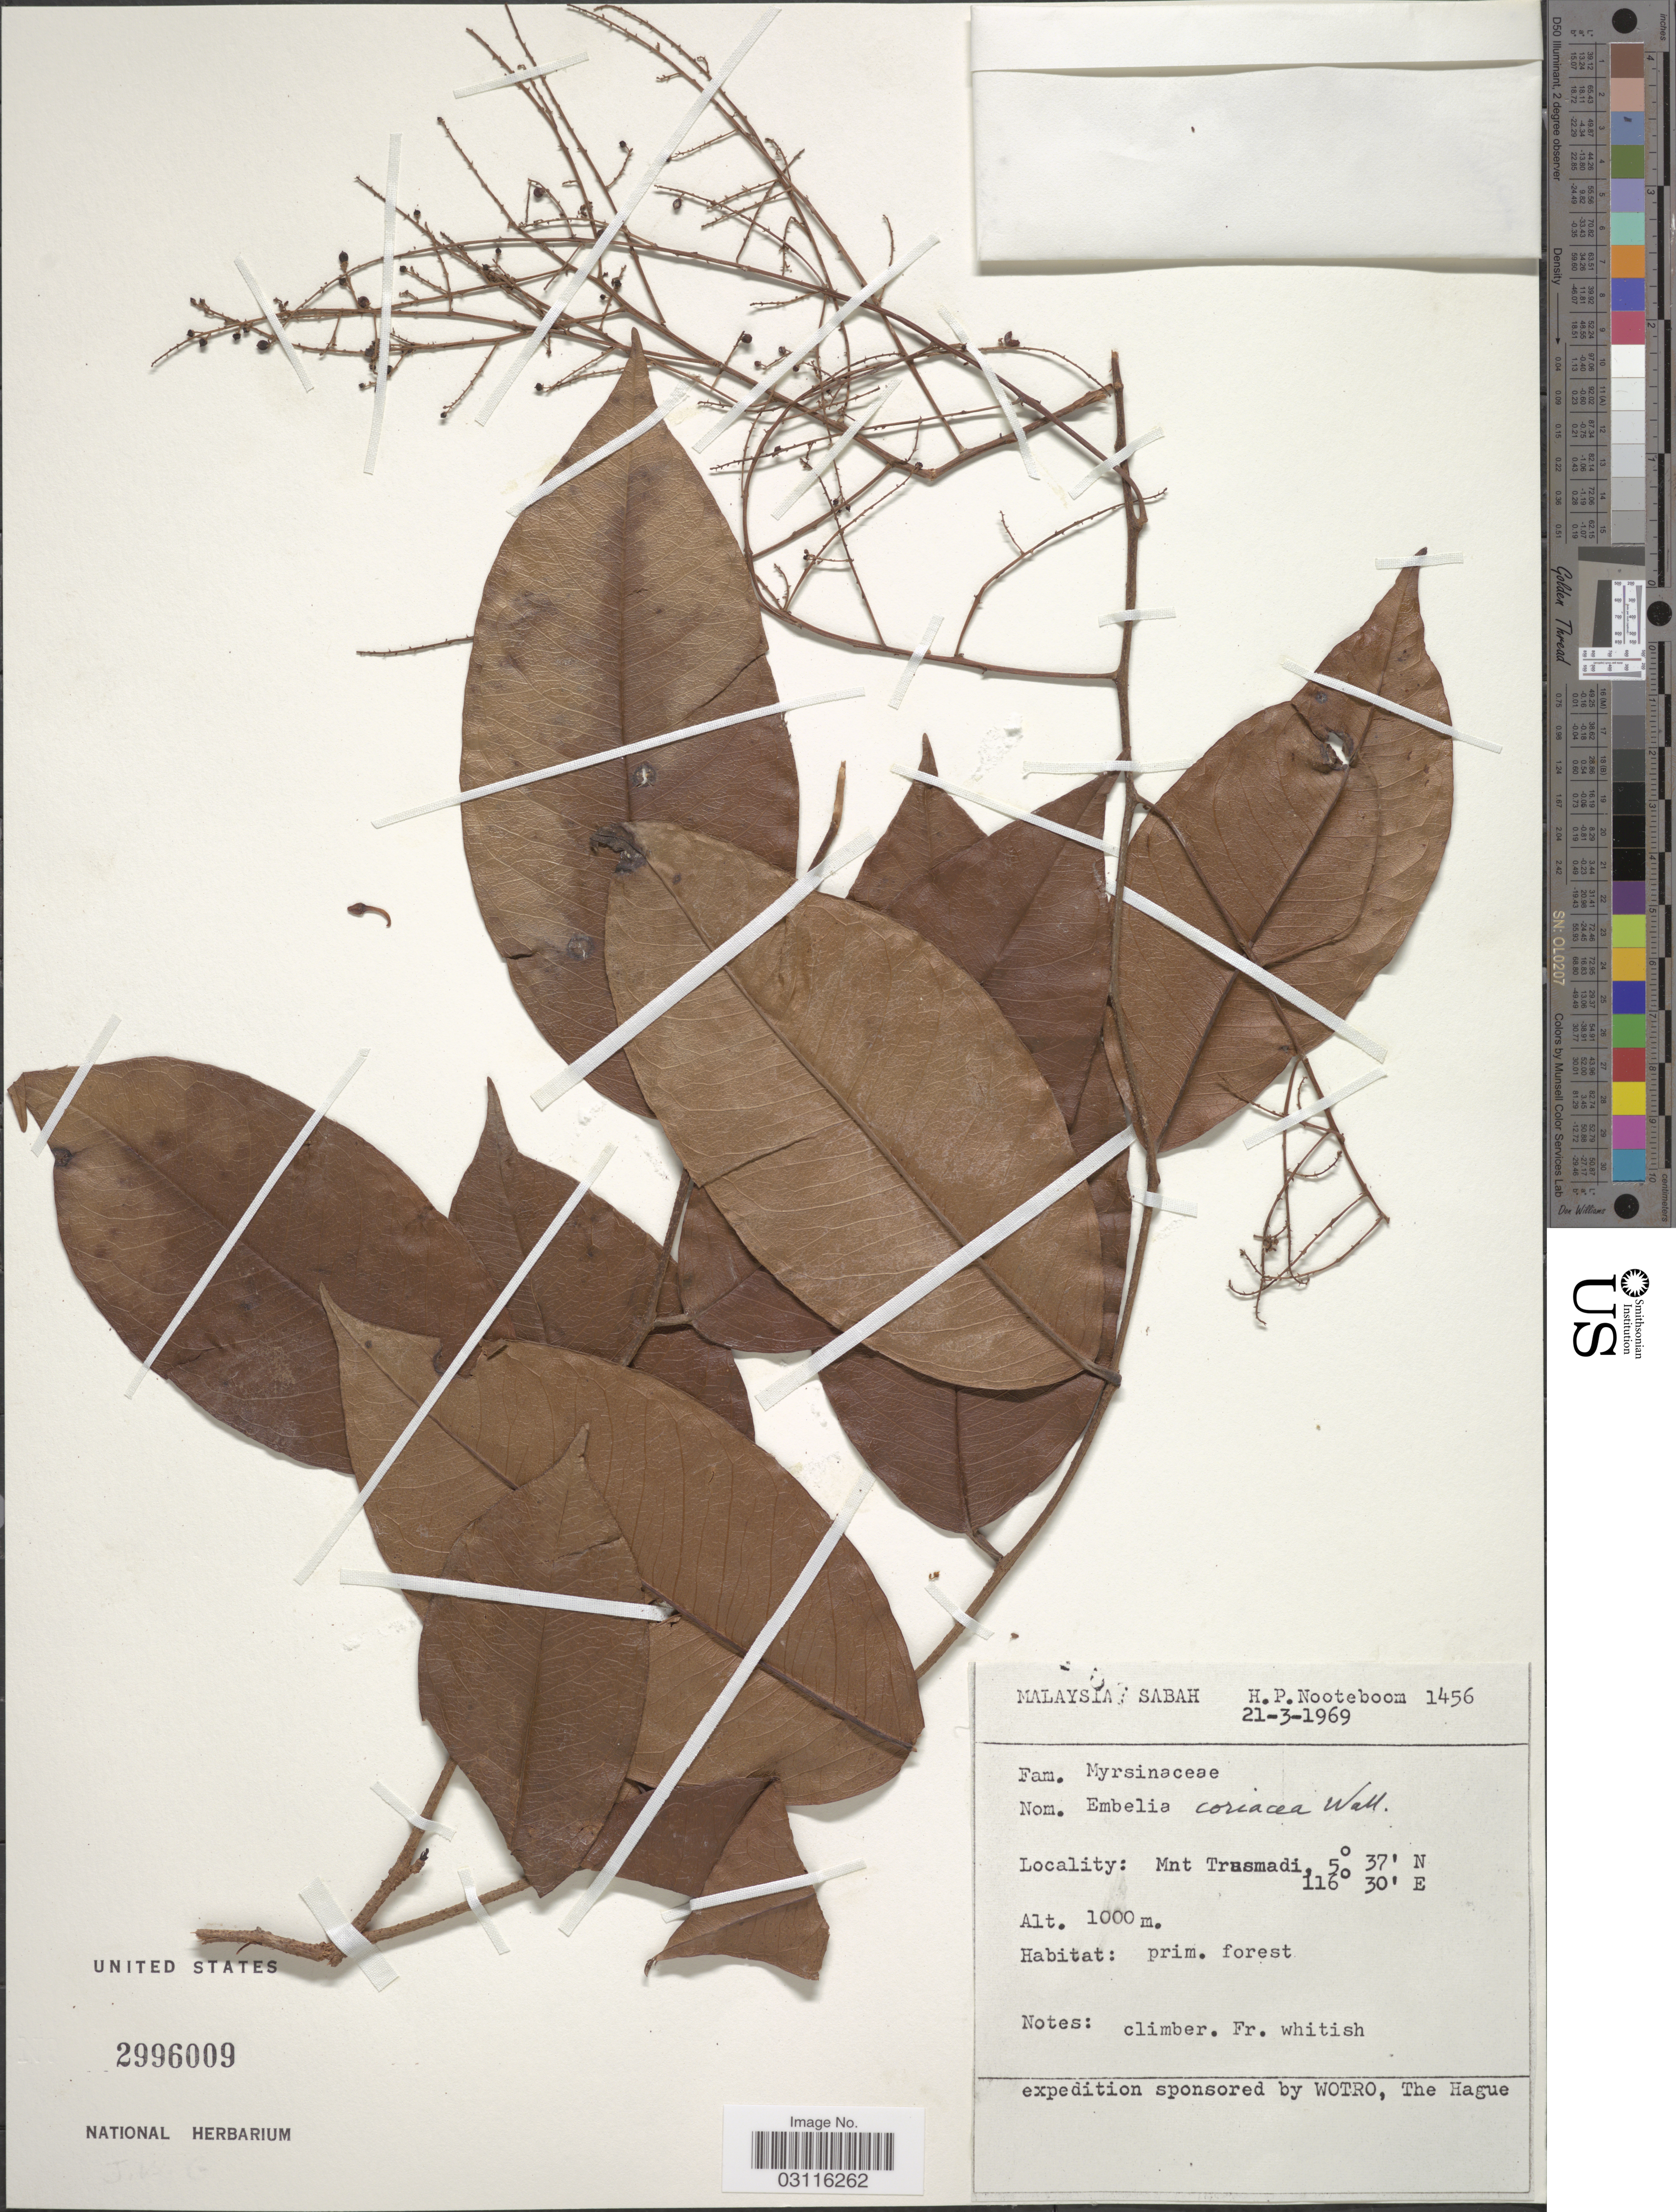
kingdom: Plantae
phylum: Tracheophyta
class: Magnoliopsida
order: Ericales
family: Primulaceae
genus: Embelia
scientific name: Embelia sp.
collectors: H. P. Nooteboom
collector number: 1456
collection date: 1969-03-21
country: Malaysia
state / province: Sabah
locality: Mnt Trusmadi.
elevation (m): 1000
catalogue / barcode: US 2996009